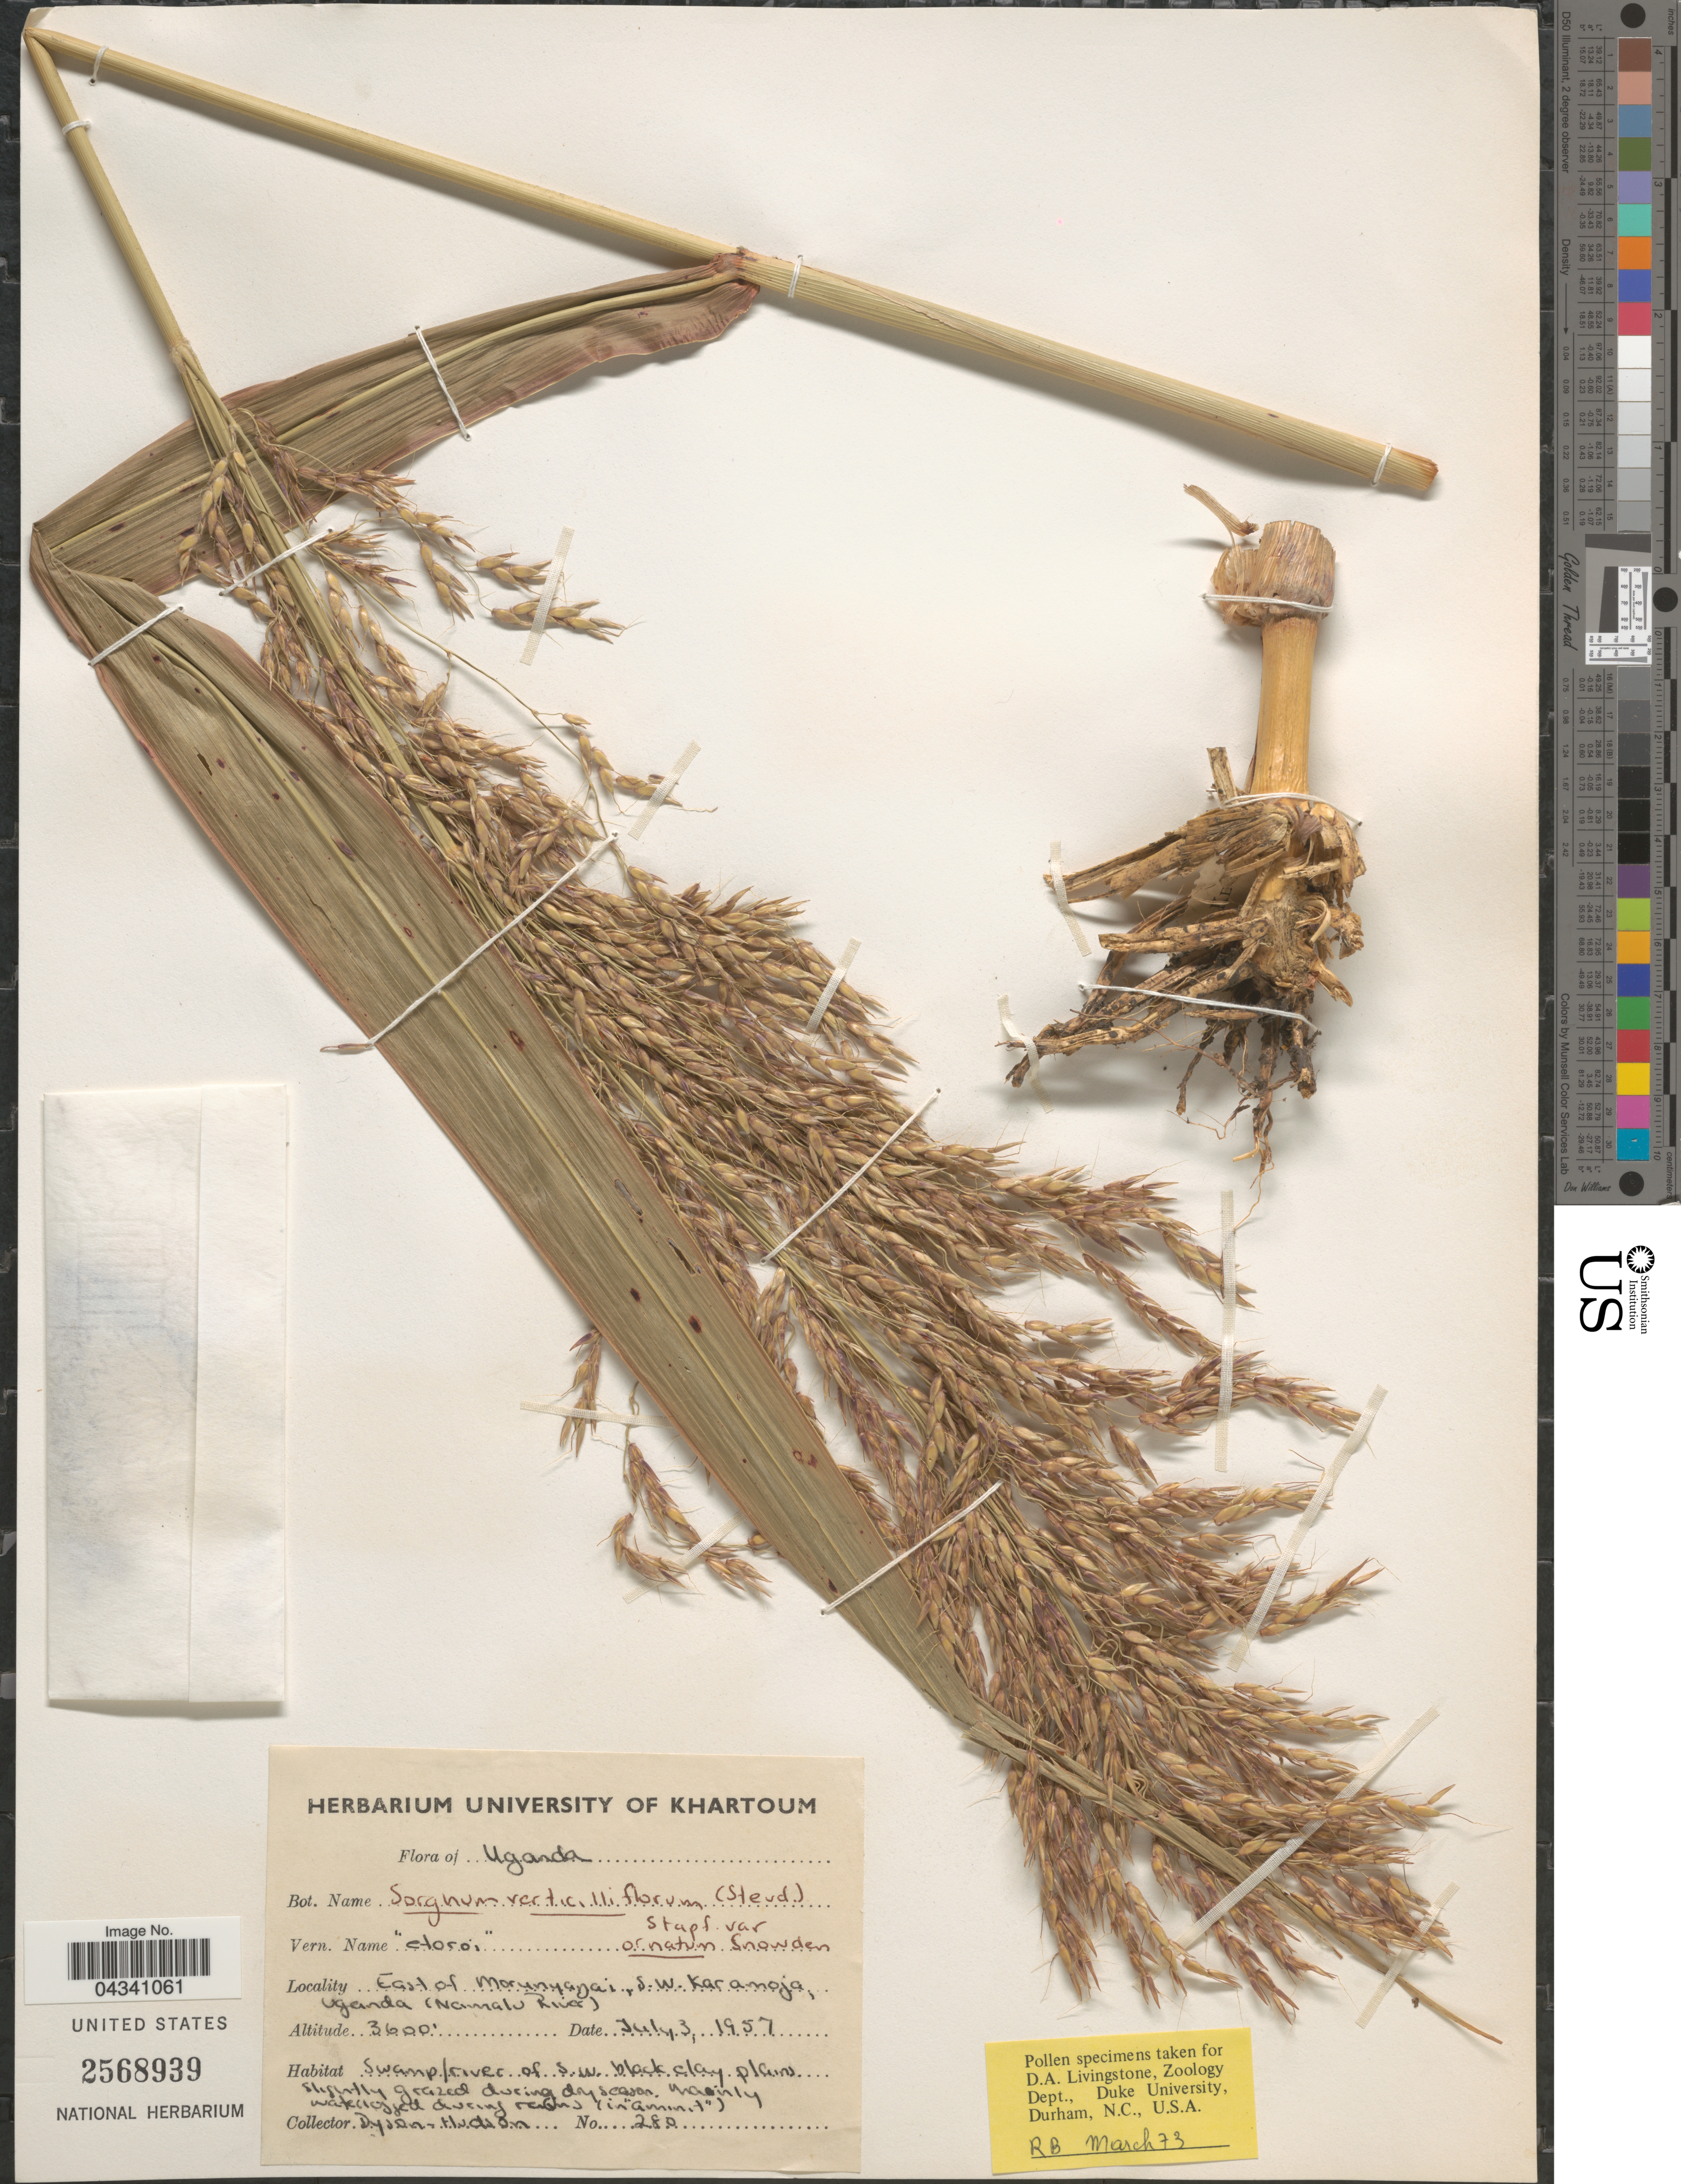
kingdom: Plantae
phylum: Tracheophyta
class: Liliopsida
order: Poales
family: Poaceae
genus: Sorghum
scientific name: Sorghum arundinaceum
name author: (Desv.) Stapf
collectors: Dyson-Hudson, --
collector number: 280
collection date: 1957-07-03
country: Uganda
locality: East of Morunyangai, S.W. Karamoja, Uganda (Namalu River). Swamp/river of S.W. black clay plains.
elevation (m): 1097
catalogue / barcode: US 2568939